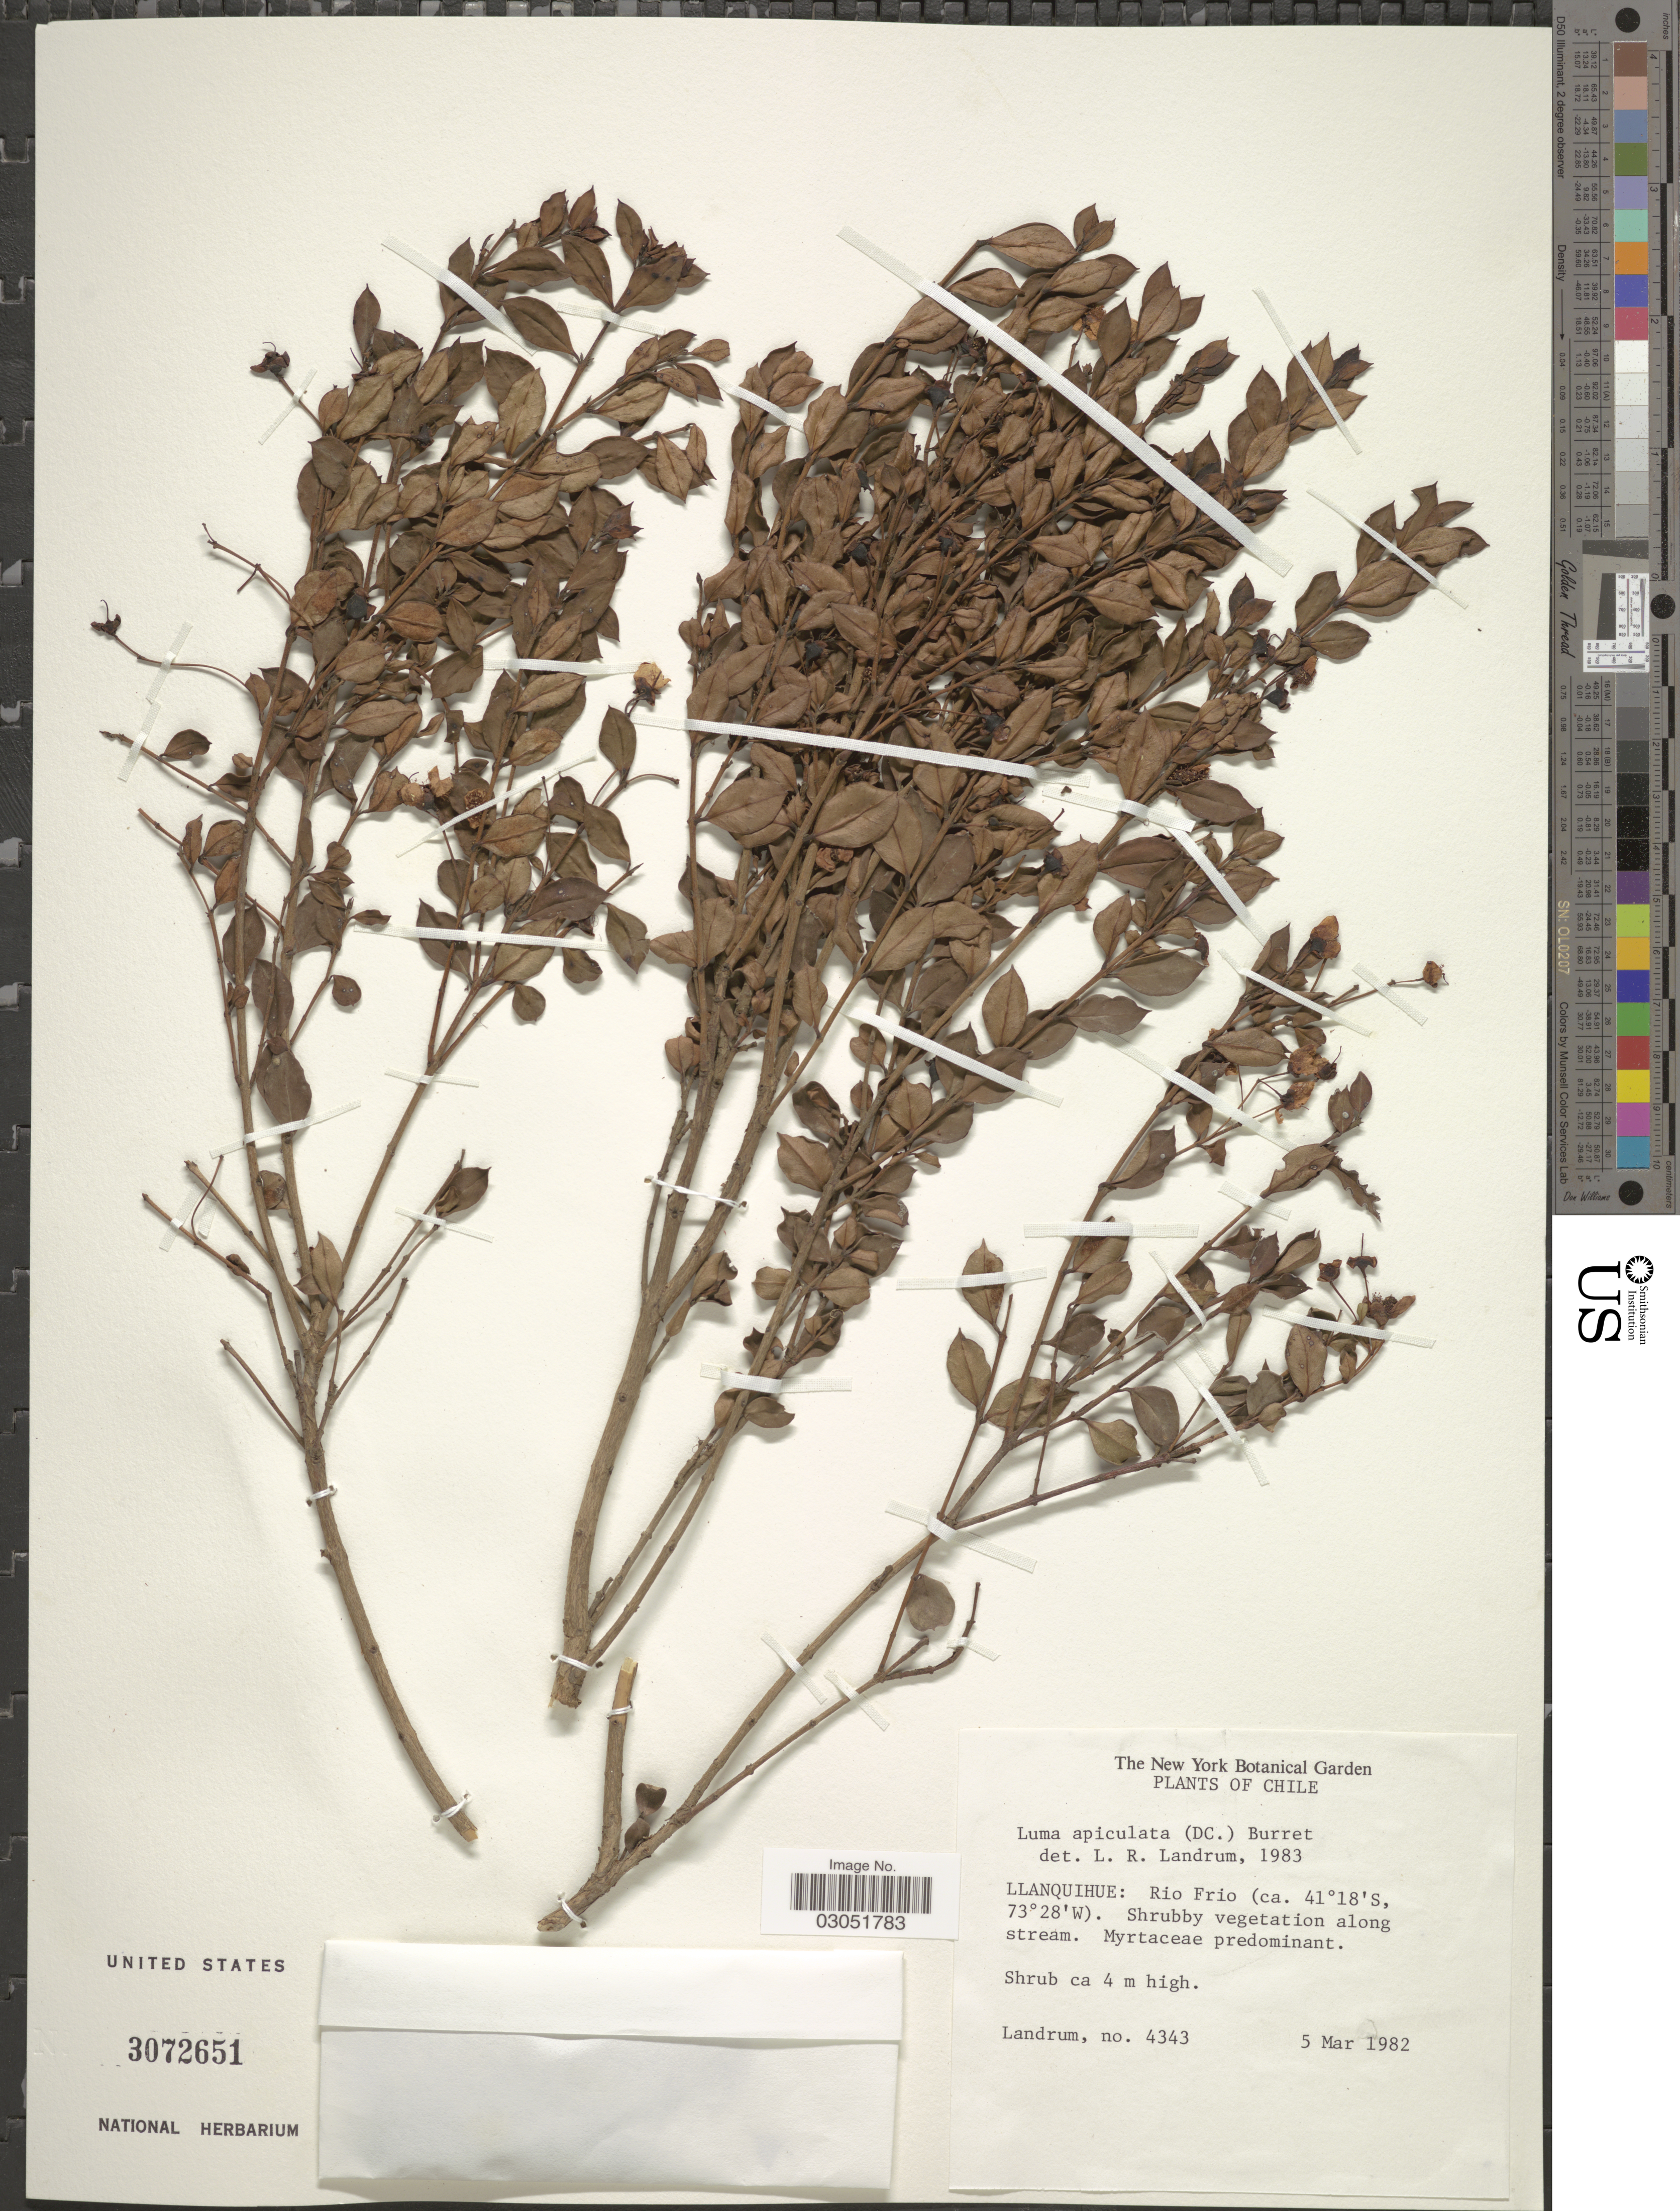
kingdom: Plantae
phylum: Tracheophyta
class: Magnoliopsida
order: Myrtales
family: Myrtaceae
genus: Luma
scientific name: Luma apiculata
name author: (DC.) Burret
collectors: Landrum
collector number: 4343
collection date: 1982-03-05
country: Chile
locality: Llanquihue: Rio Frio. Shrubby vegetation along stream.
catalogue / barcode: US 3072651